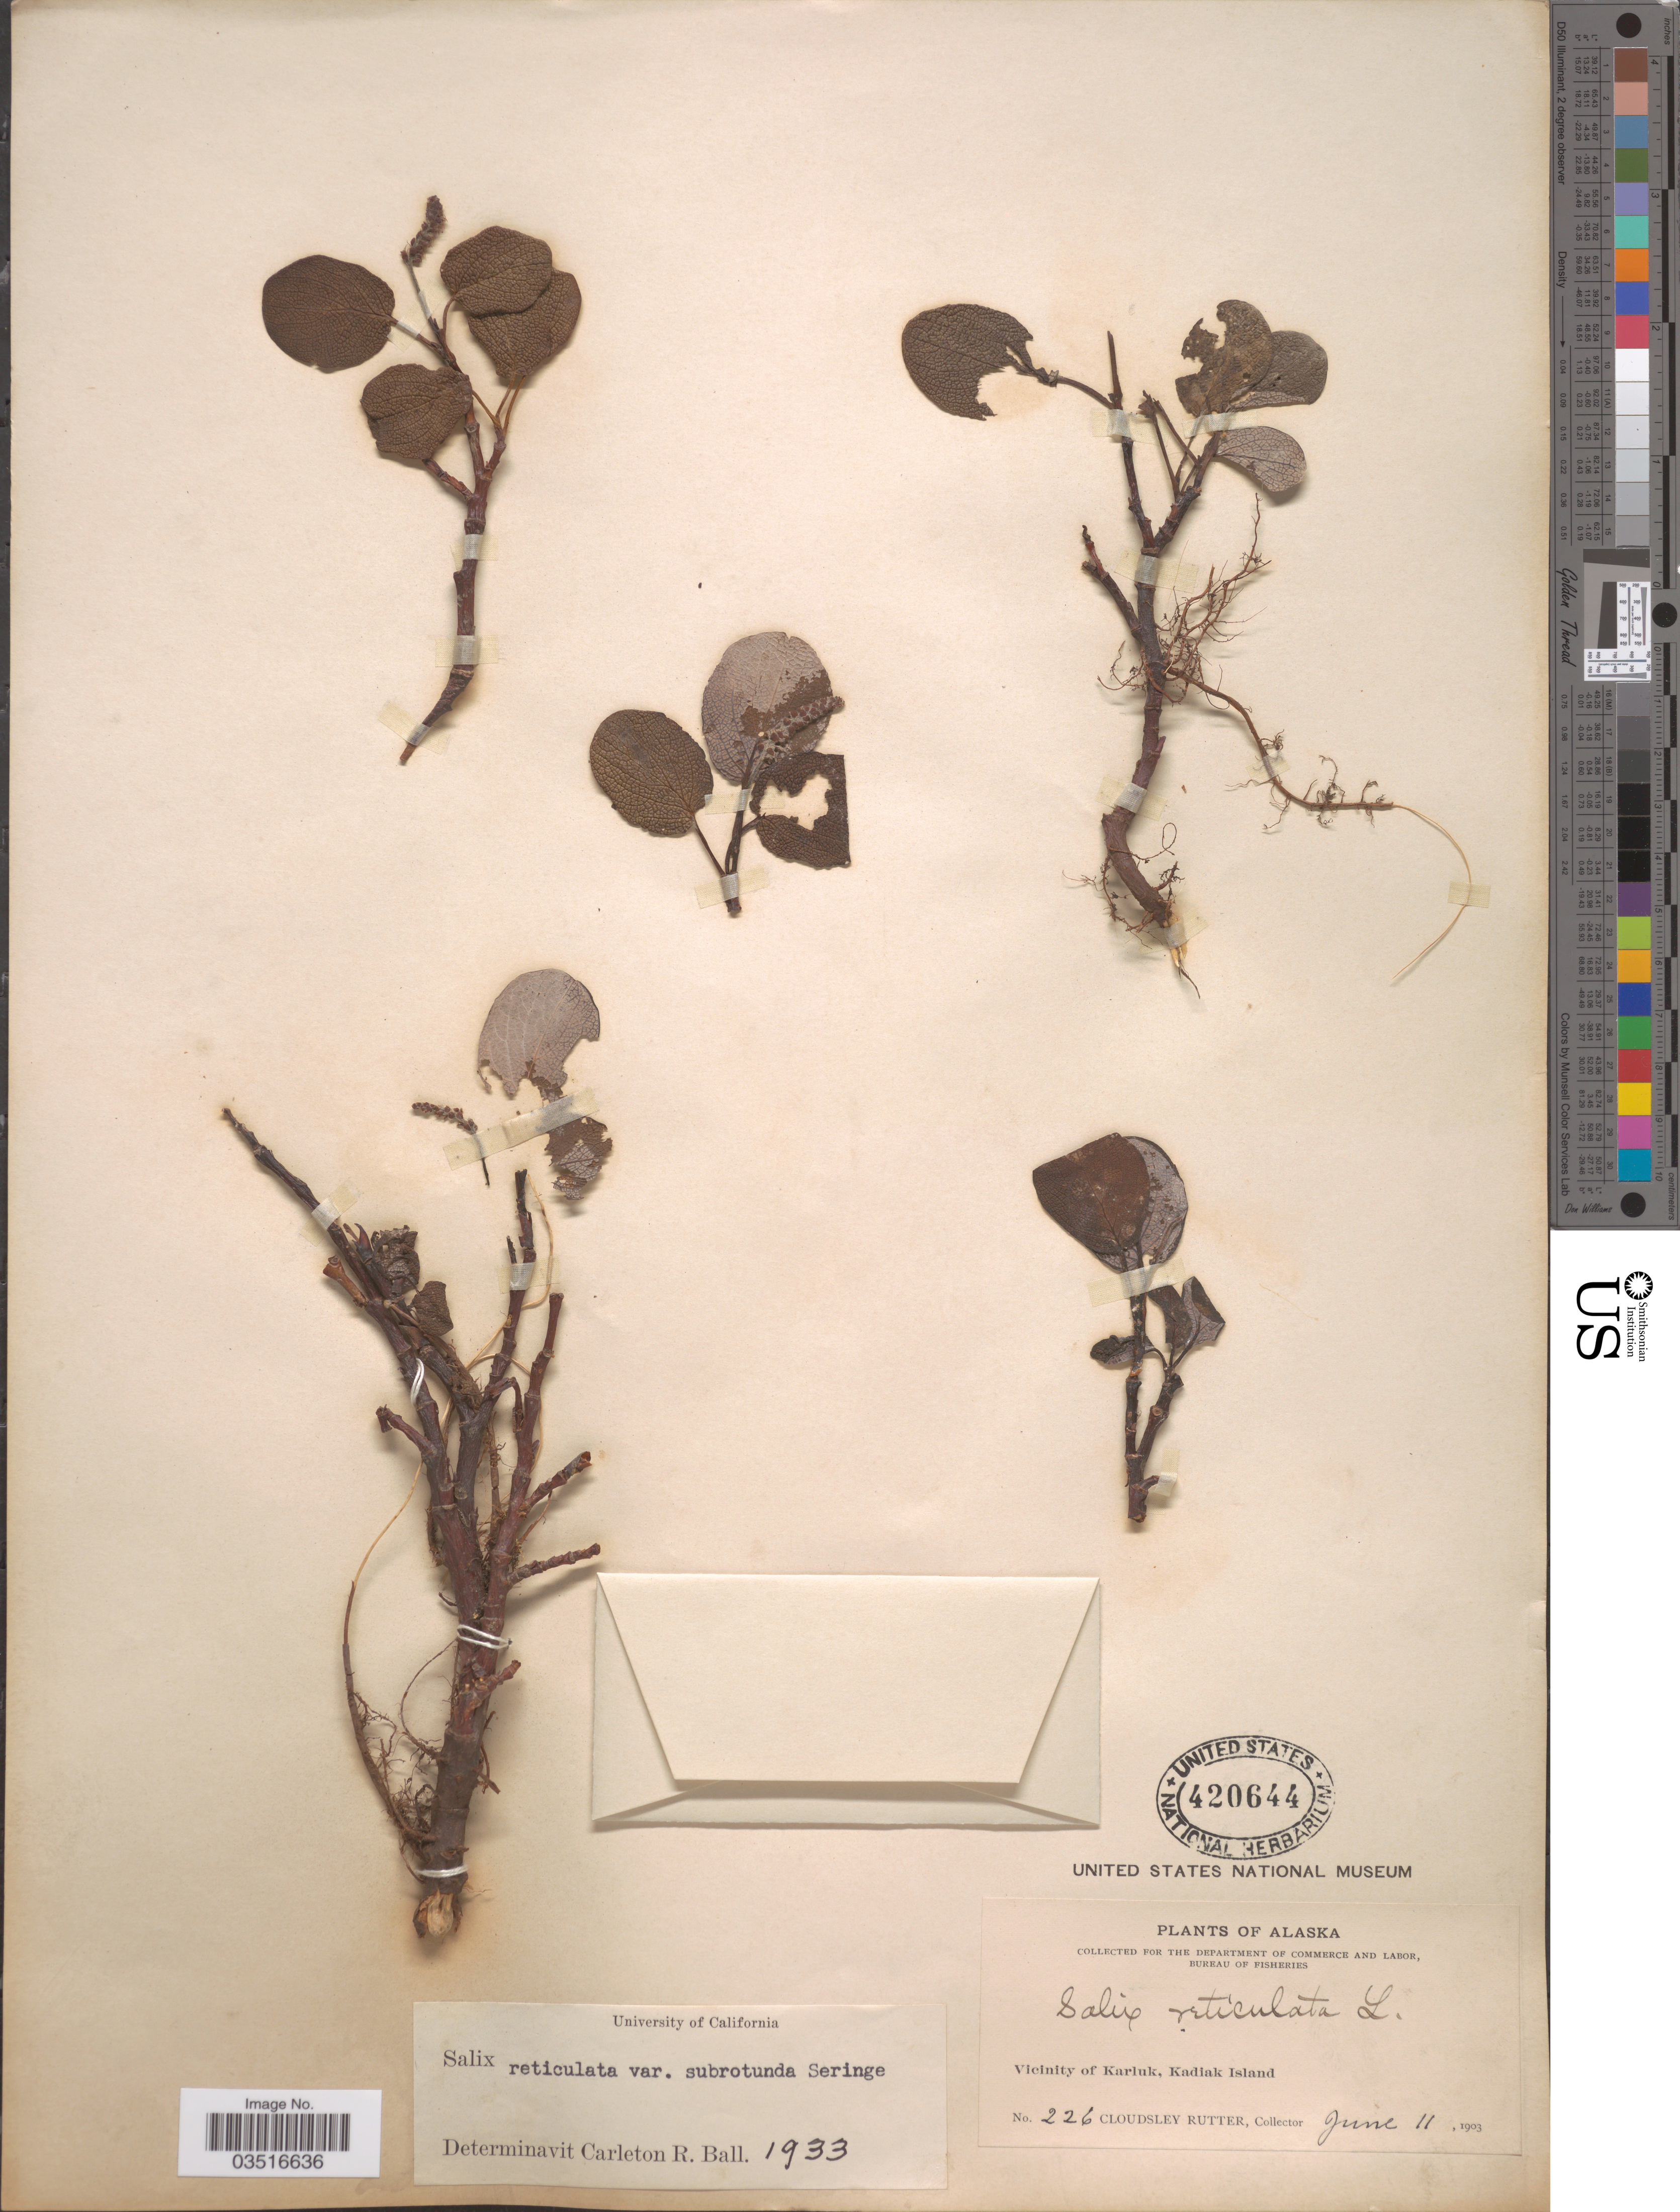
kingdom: Plantae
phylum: Tracheophyta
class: Magnoliopsida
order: Malpighiales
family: Salicaceae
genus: Salix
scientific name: Salix reticulata var. subrotunda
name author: Ser.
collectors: C. Rutter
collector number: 226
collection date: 1903-06-11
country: United States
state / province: Alaska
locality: Vicinity of Karluk, Kadiak Island.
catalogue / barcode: US 420644